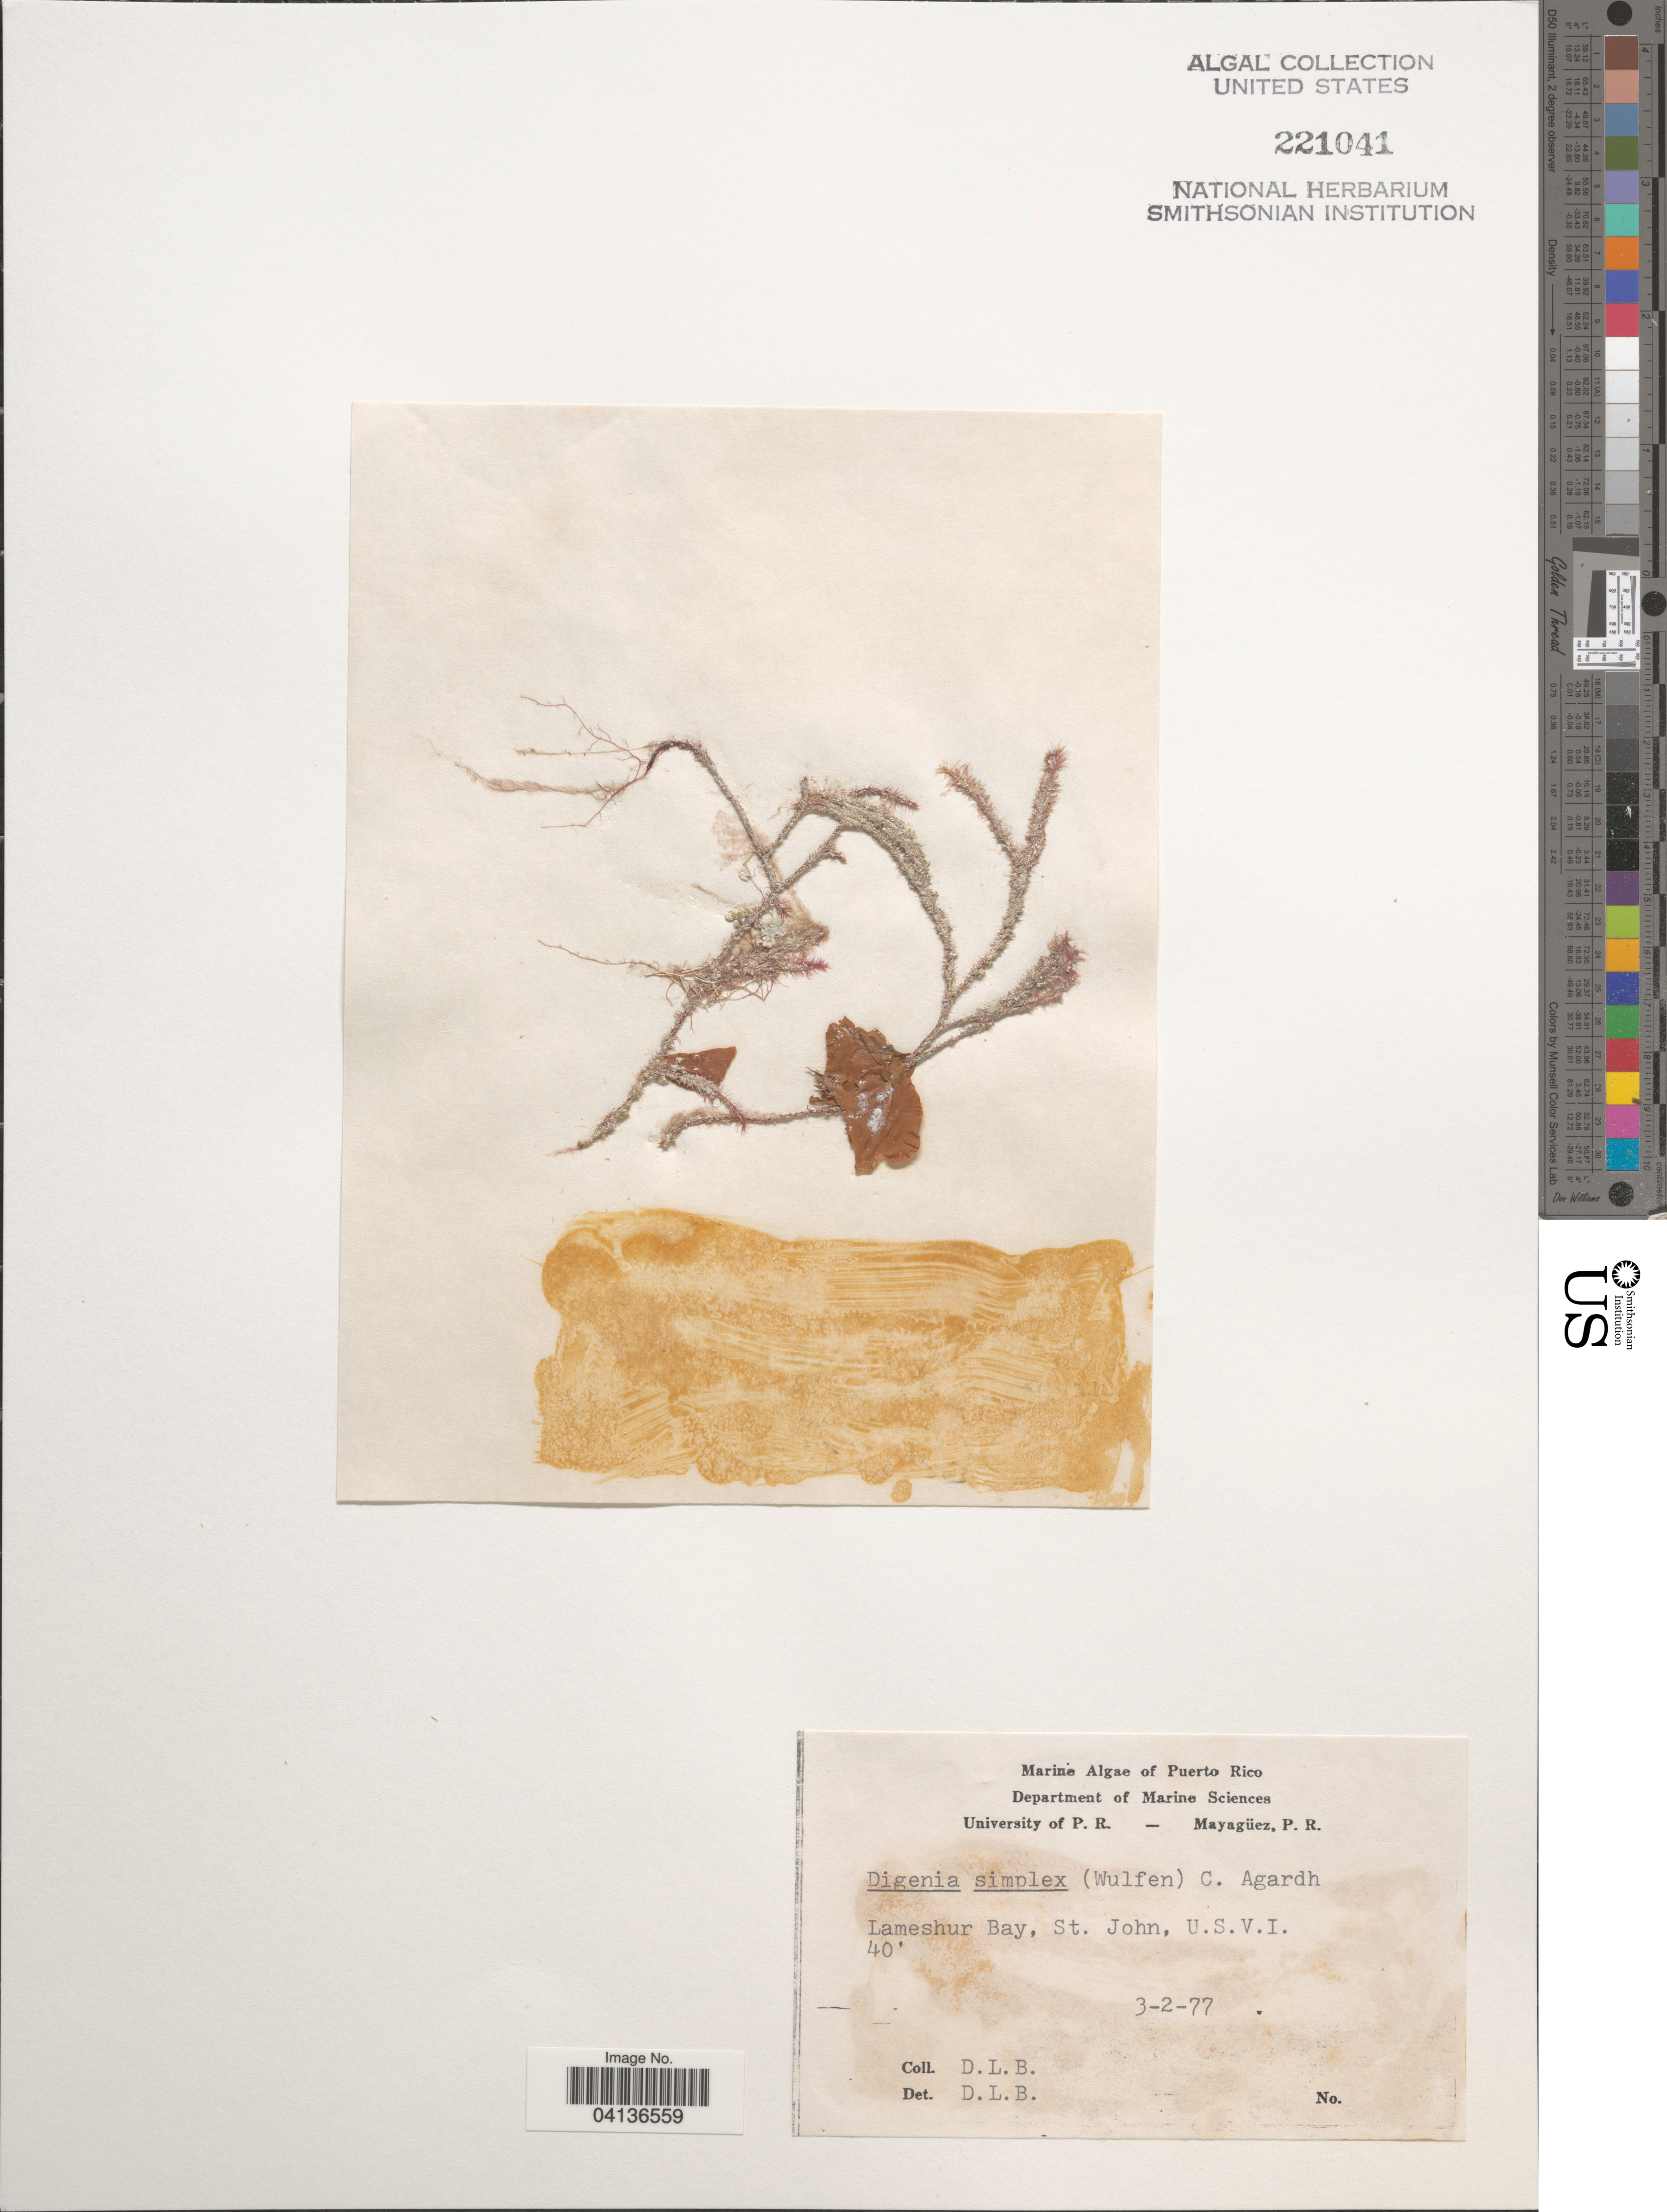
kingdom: Plantae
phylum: Rhodophyta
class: Florideophyceae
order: Ceramiales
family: Rhodomelaceae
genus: Digenea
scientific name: Digenea simplex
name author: (Wulfen) C. Agardh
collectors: D. L. B.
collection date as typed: Transcribed d/m/y: 3/2/77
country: U.S. Virgin Islands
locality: Lameshur Bay, St. John, U.S.V.I.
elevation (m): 12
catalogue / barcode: US 221041